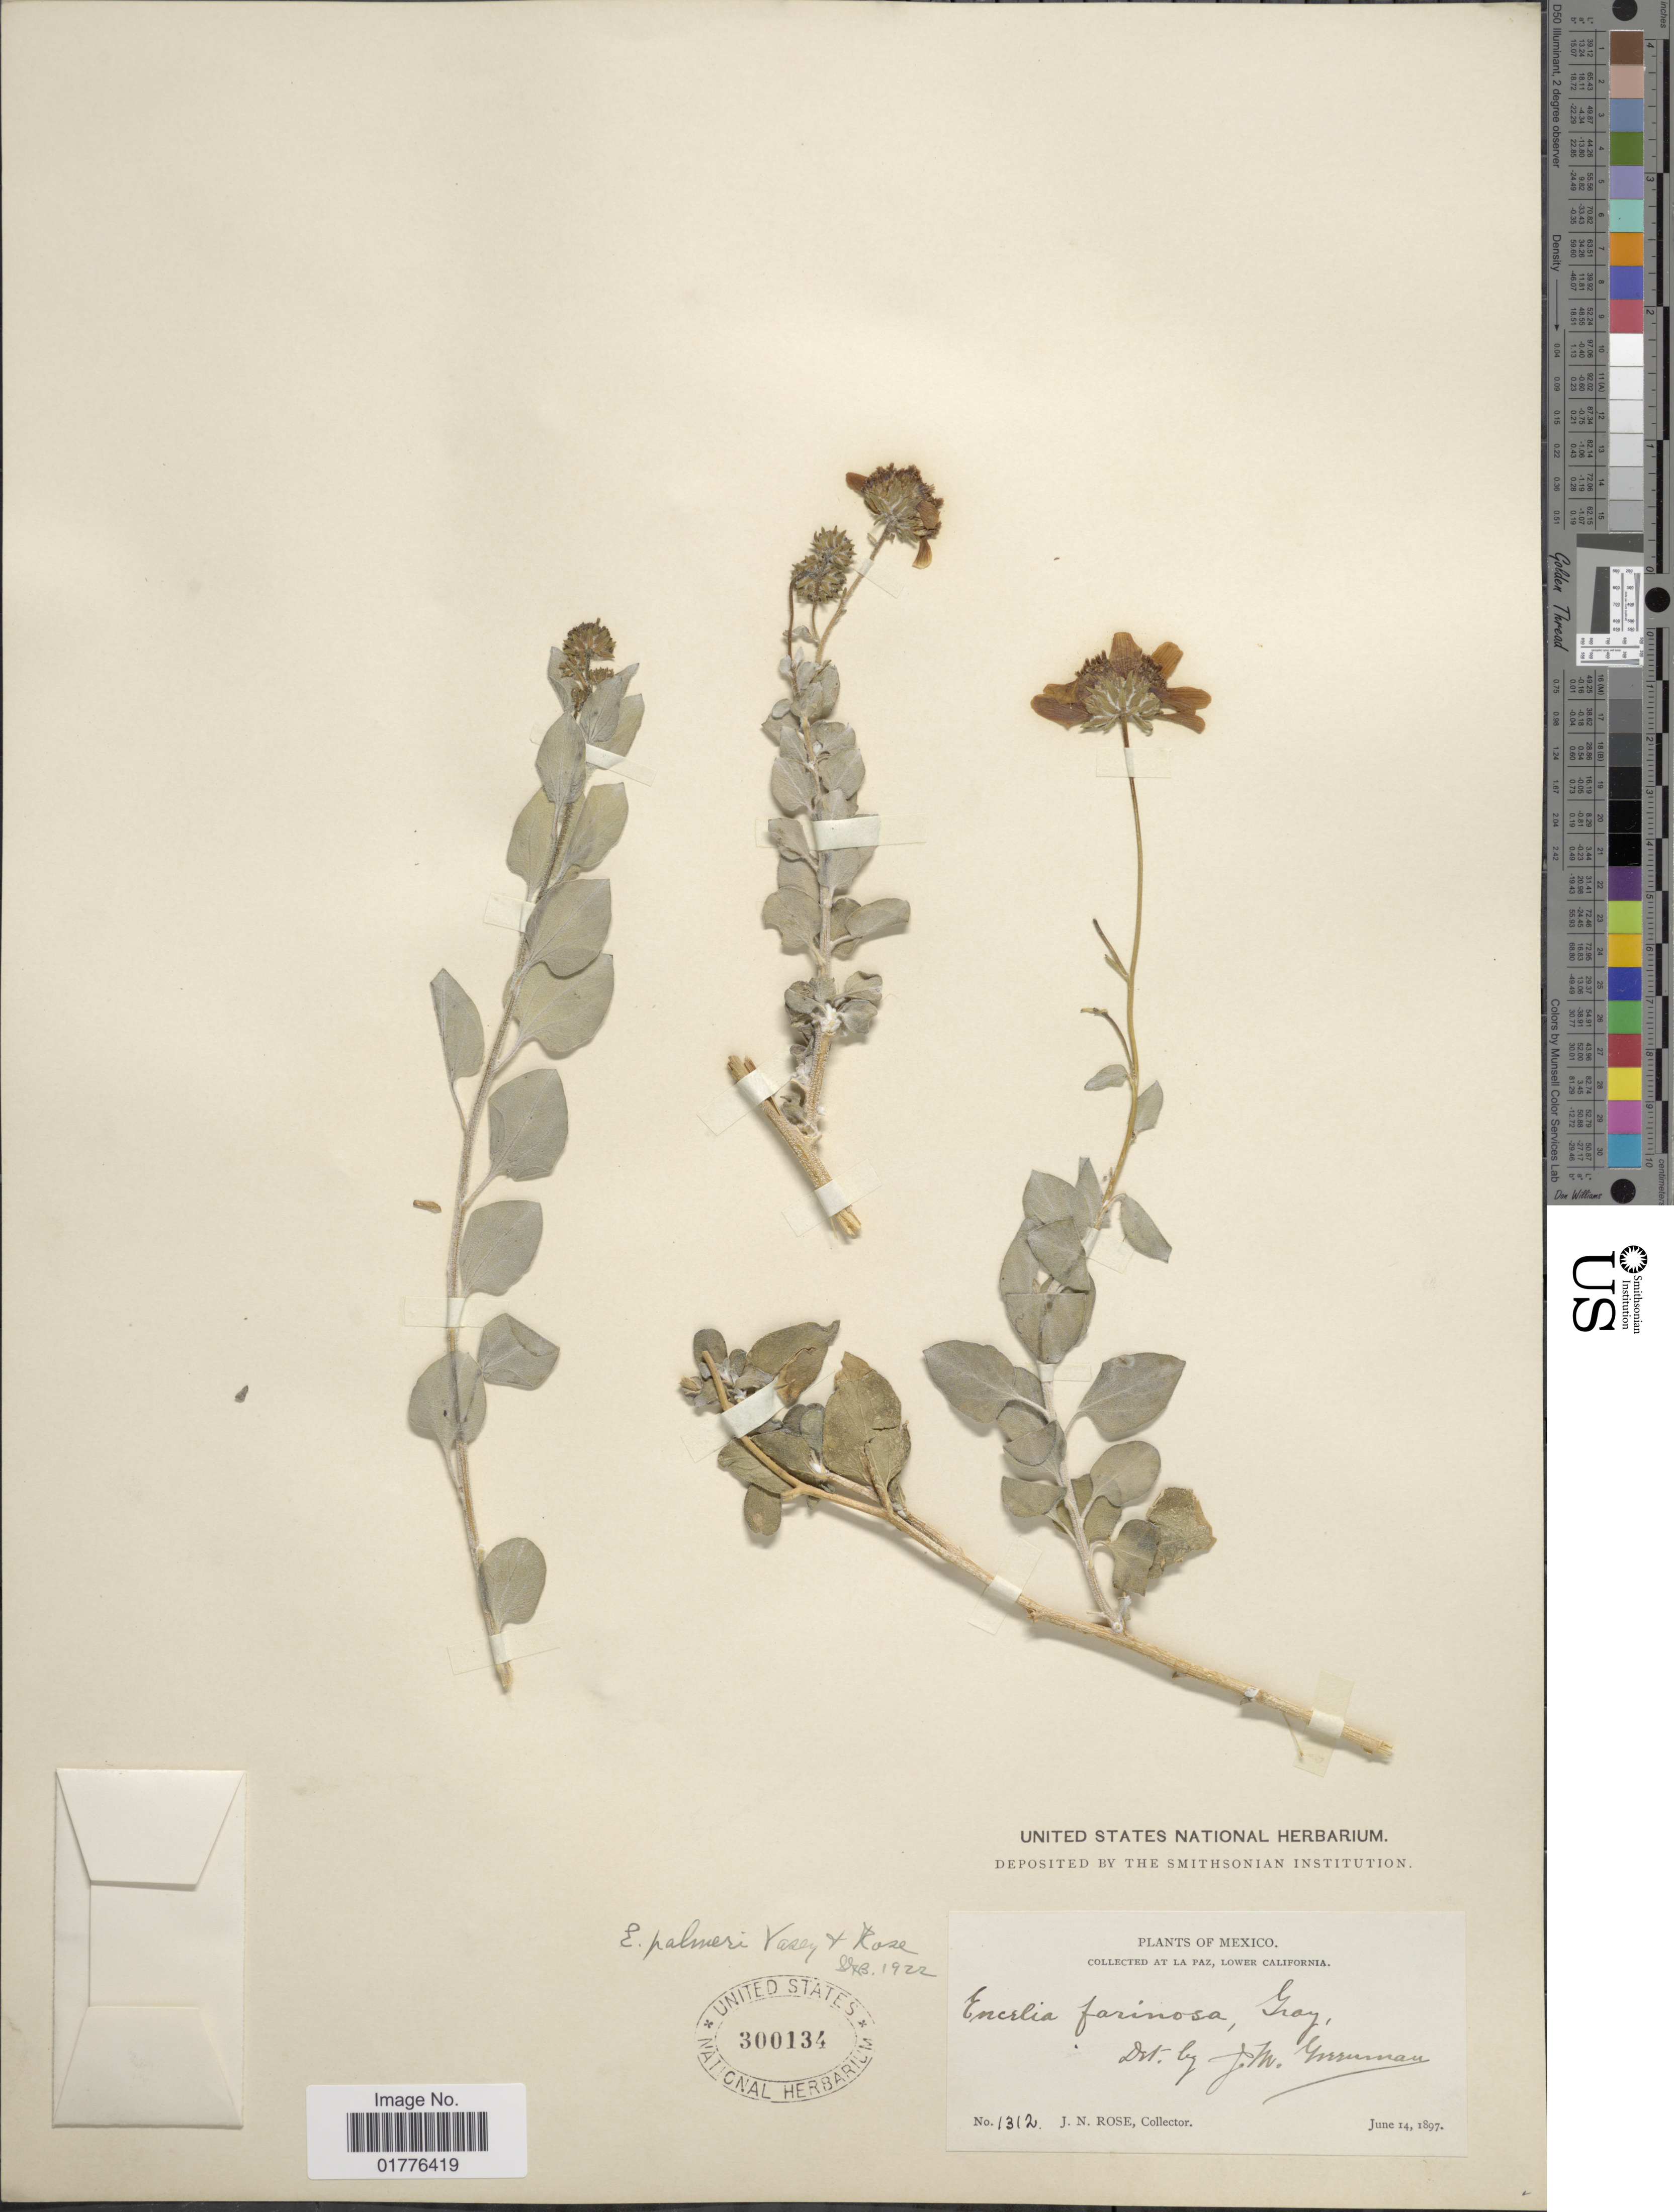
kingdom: Plantae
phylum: Tracheophyta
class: Magnoliopsida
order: Asterales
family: Asteraceae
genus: Encelia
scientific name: Encelia palmeri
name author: Vasey & Rose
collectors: J. N. Rose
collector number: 1312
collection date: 1897-06-14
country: Mexico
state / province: Baja California Sur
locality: La Paz, Lower California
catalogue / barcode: US 300134